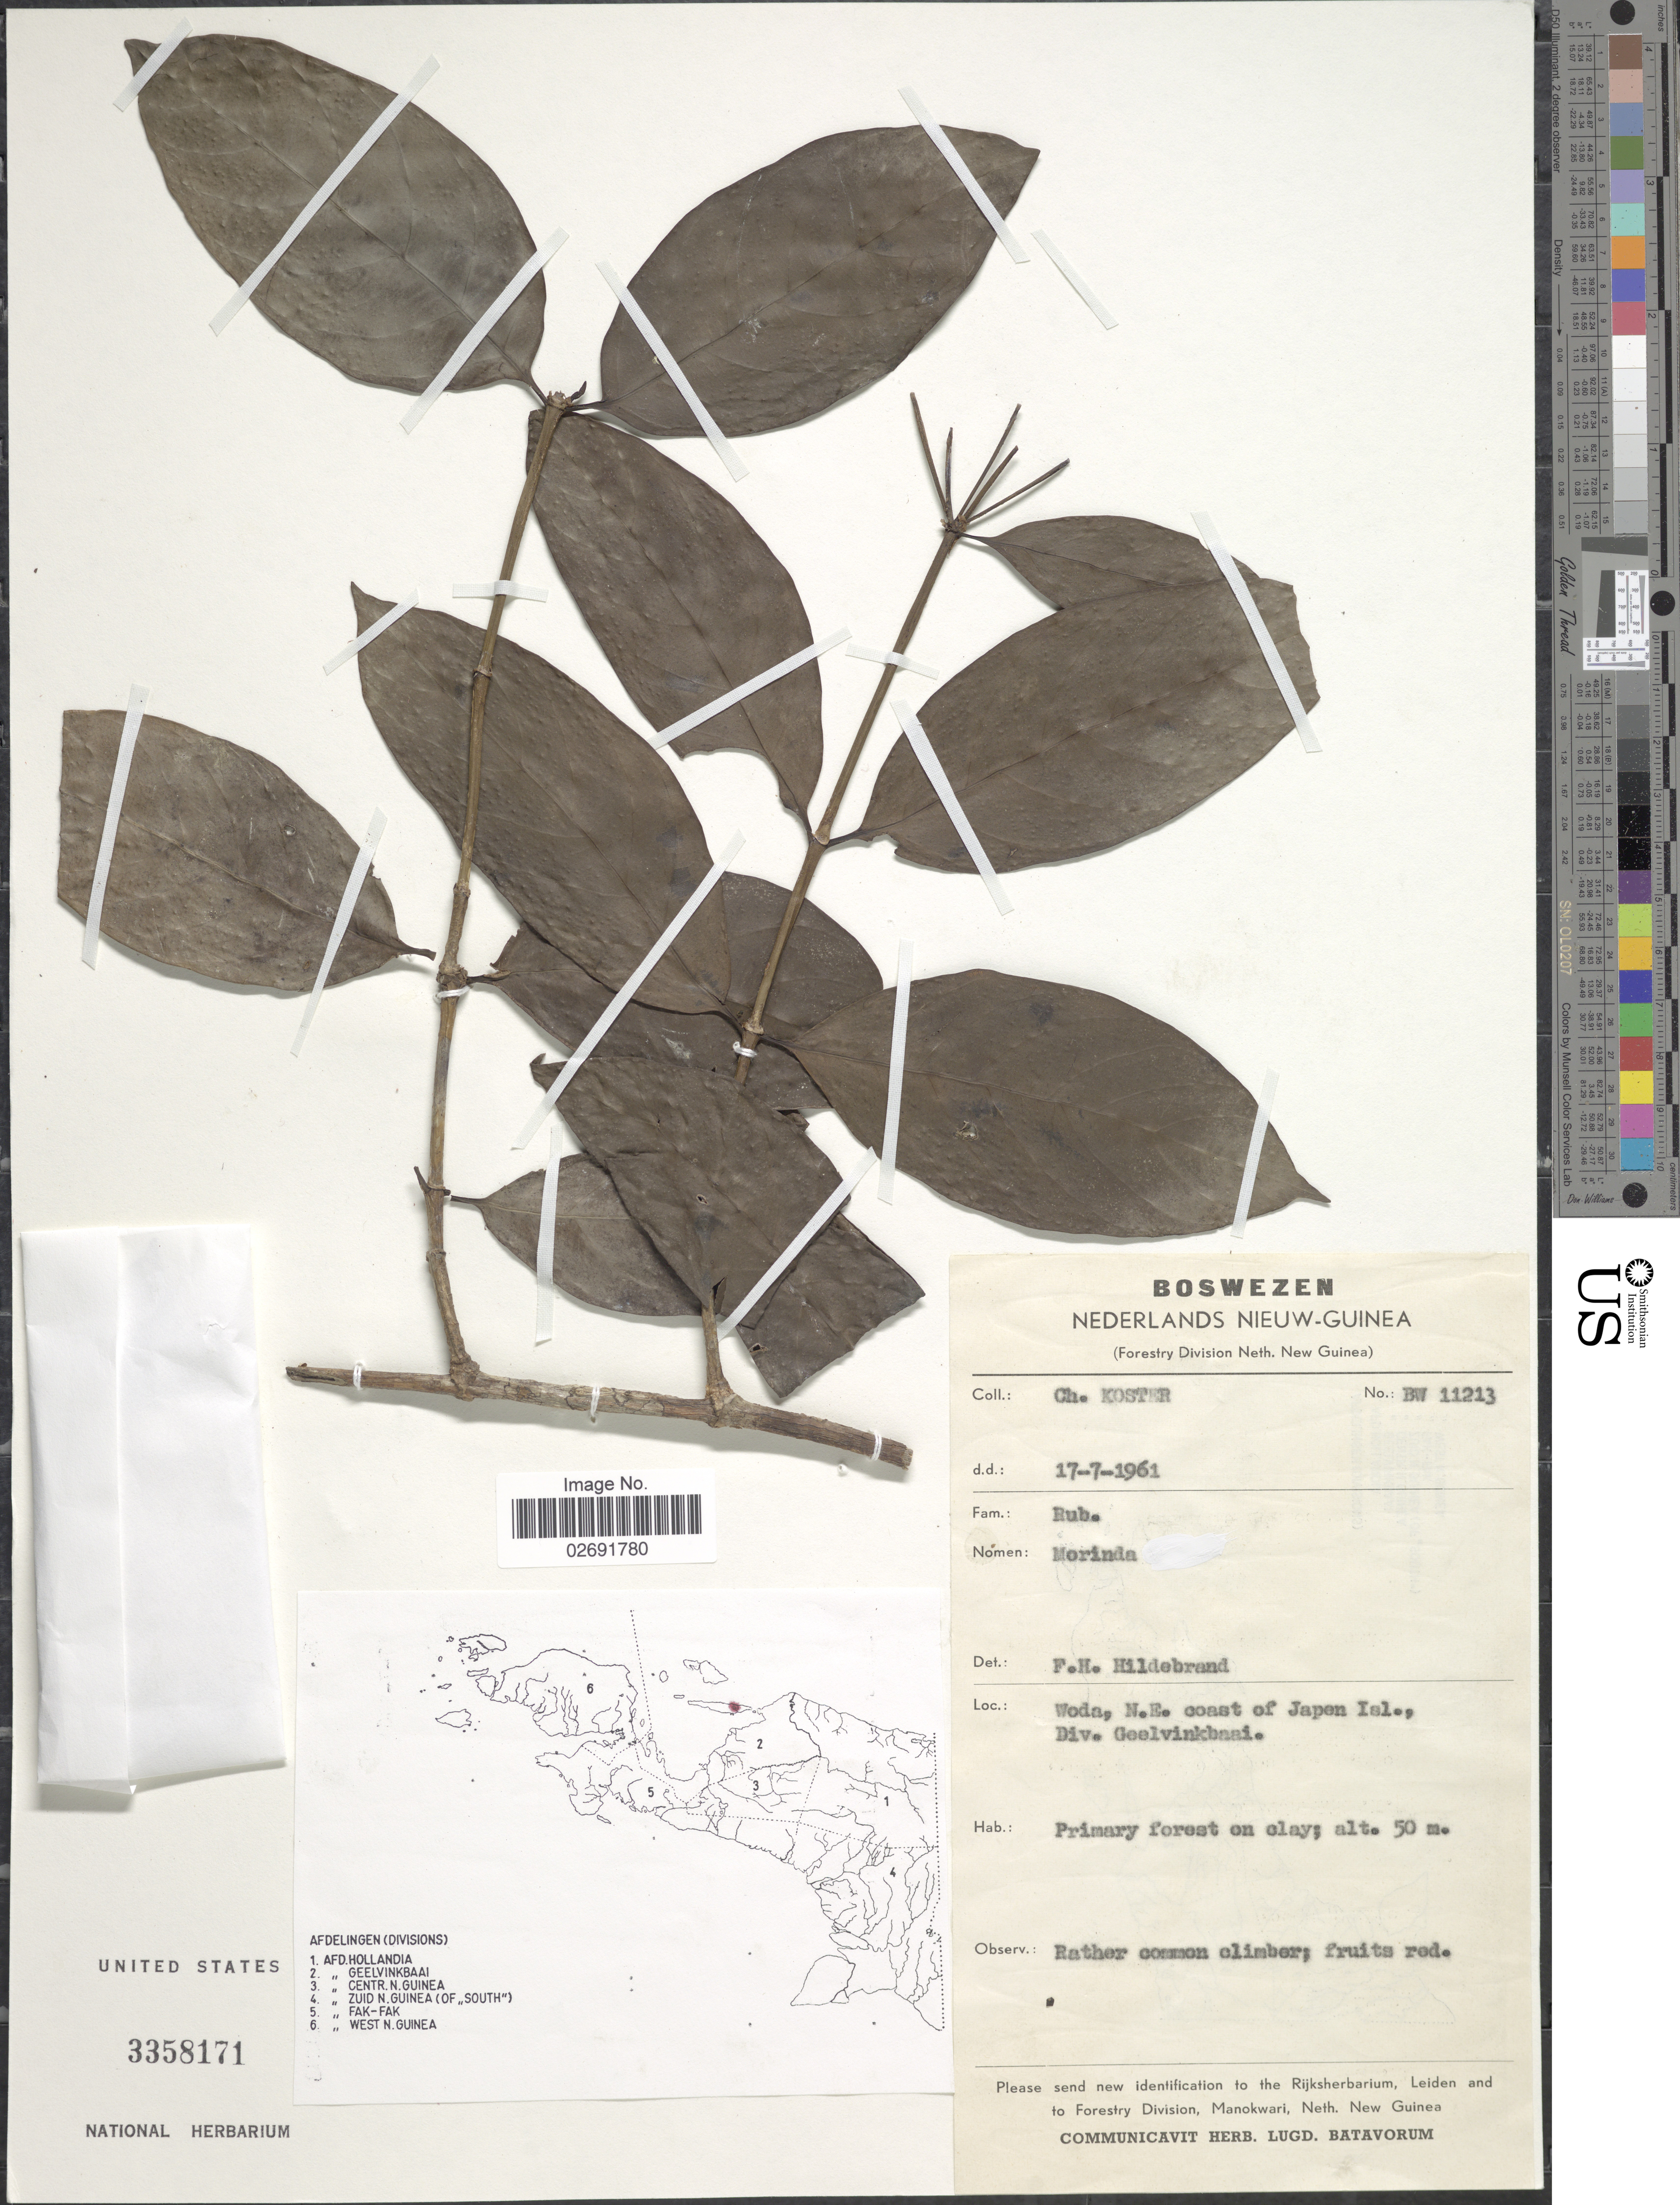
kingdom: Plantae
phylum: Tracheophyta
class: Magnoliopsida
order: Gentianales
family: Rubiaceae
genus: Gynochthodes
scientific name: Gynochthodes sp.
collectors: C. Koster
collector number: BW11213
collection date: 1961-07-17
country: Japan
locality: Woda, N.E. coast of Japan Isl., Div. Geelvinkbaai.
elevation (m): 50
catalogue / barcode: US 3358171